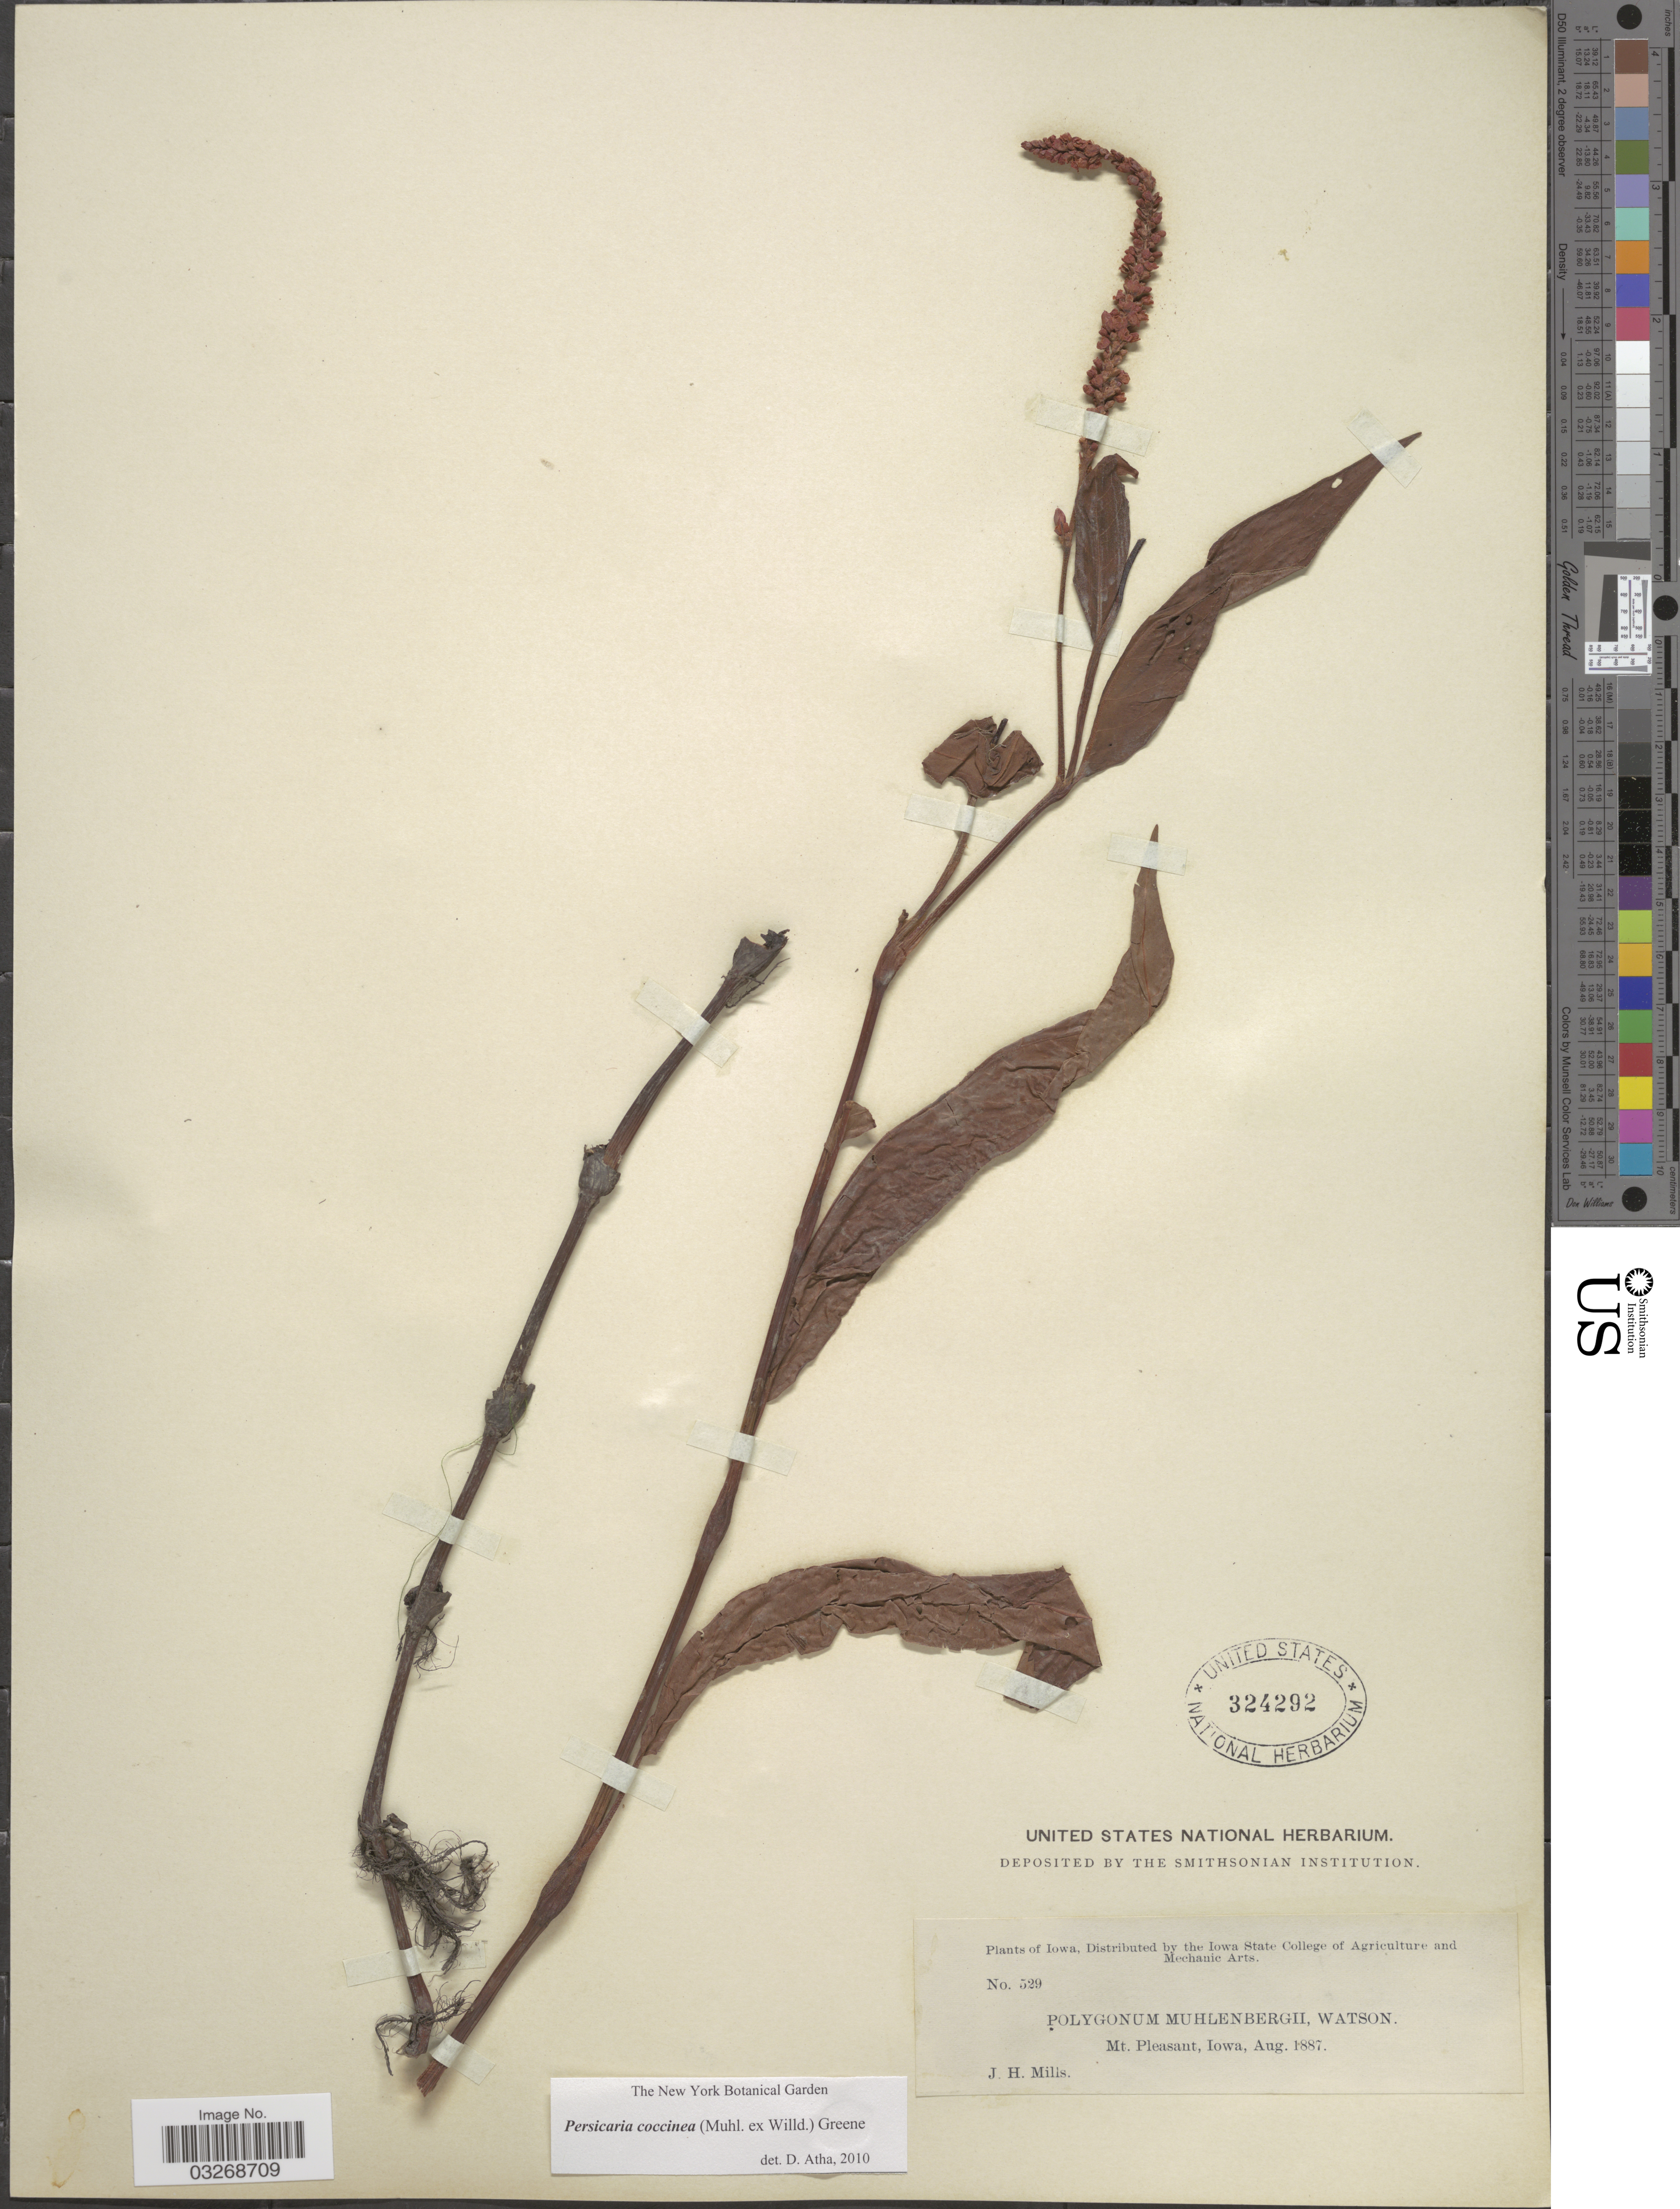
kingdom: Plantae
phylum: Tracheophyta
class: Magnoliopsida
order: Caryophyllales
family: Polygonaceae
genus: Persicaria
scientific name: Persicaria coccinea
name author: (Muhl. ex Willd.) Greene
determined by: Atha, D. E.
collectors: J. Mills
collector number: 529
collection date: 1887-08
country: United States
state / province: Iowa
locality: Mt. Pleasant.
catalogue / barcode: US 324292